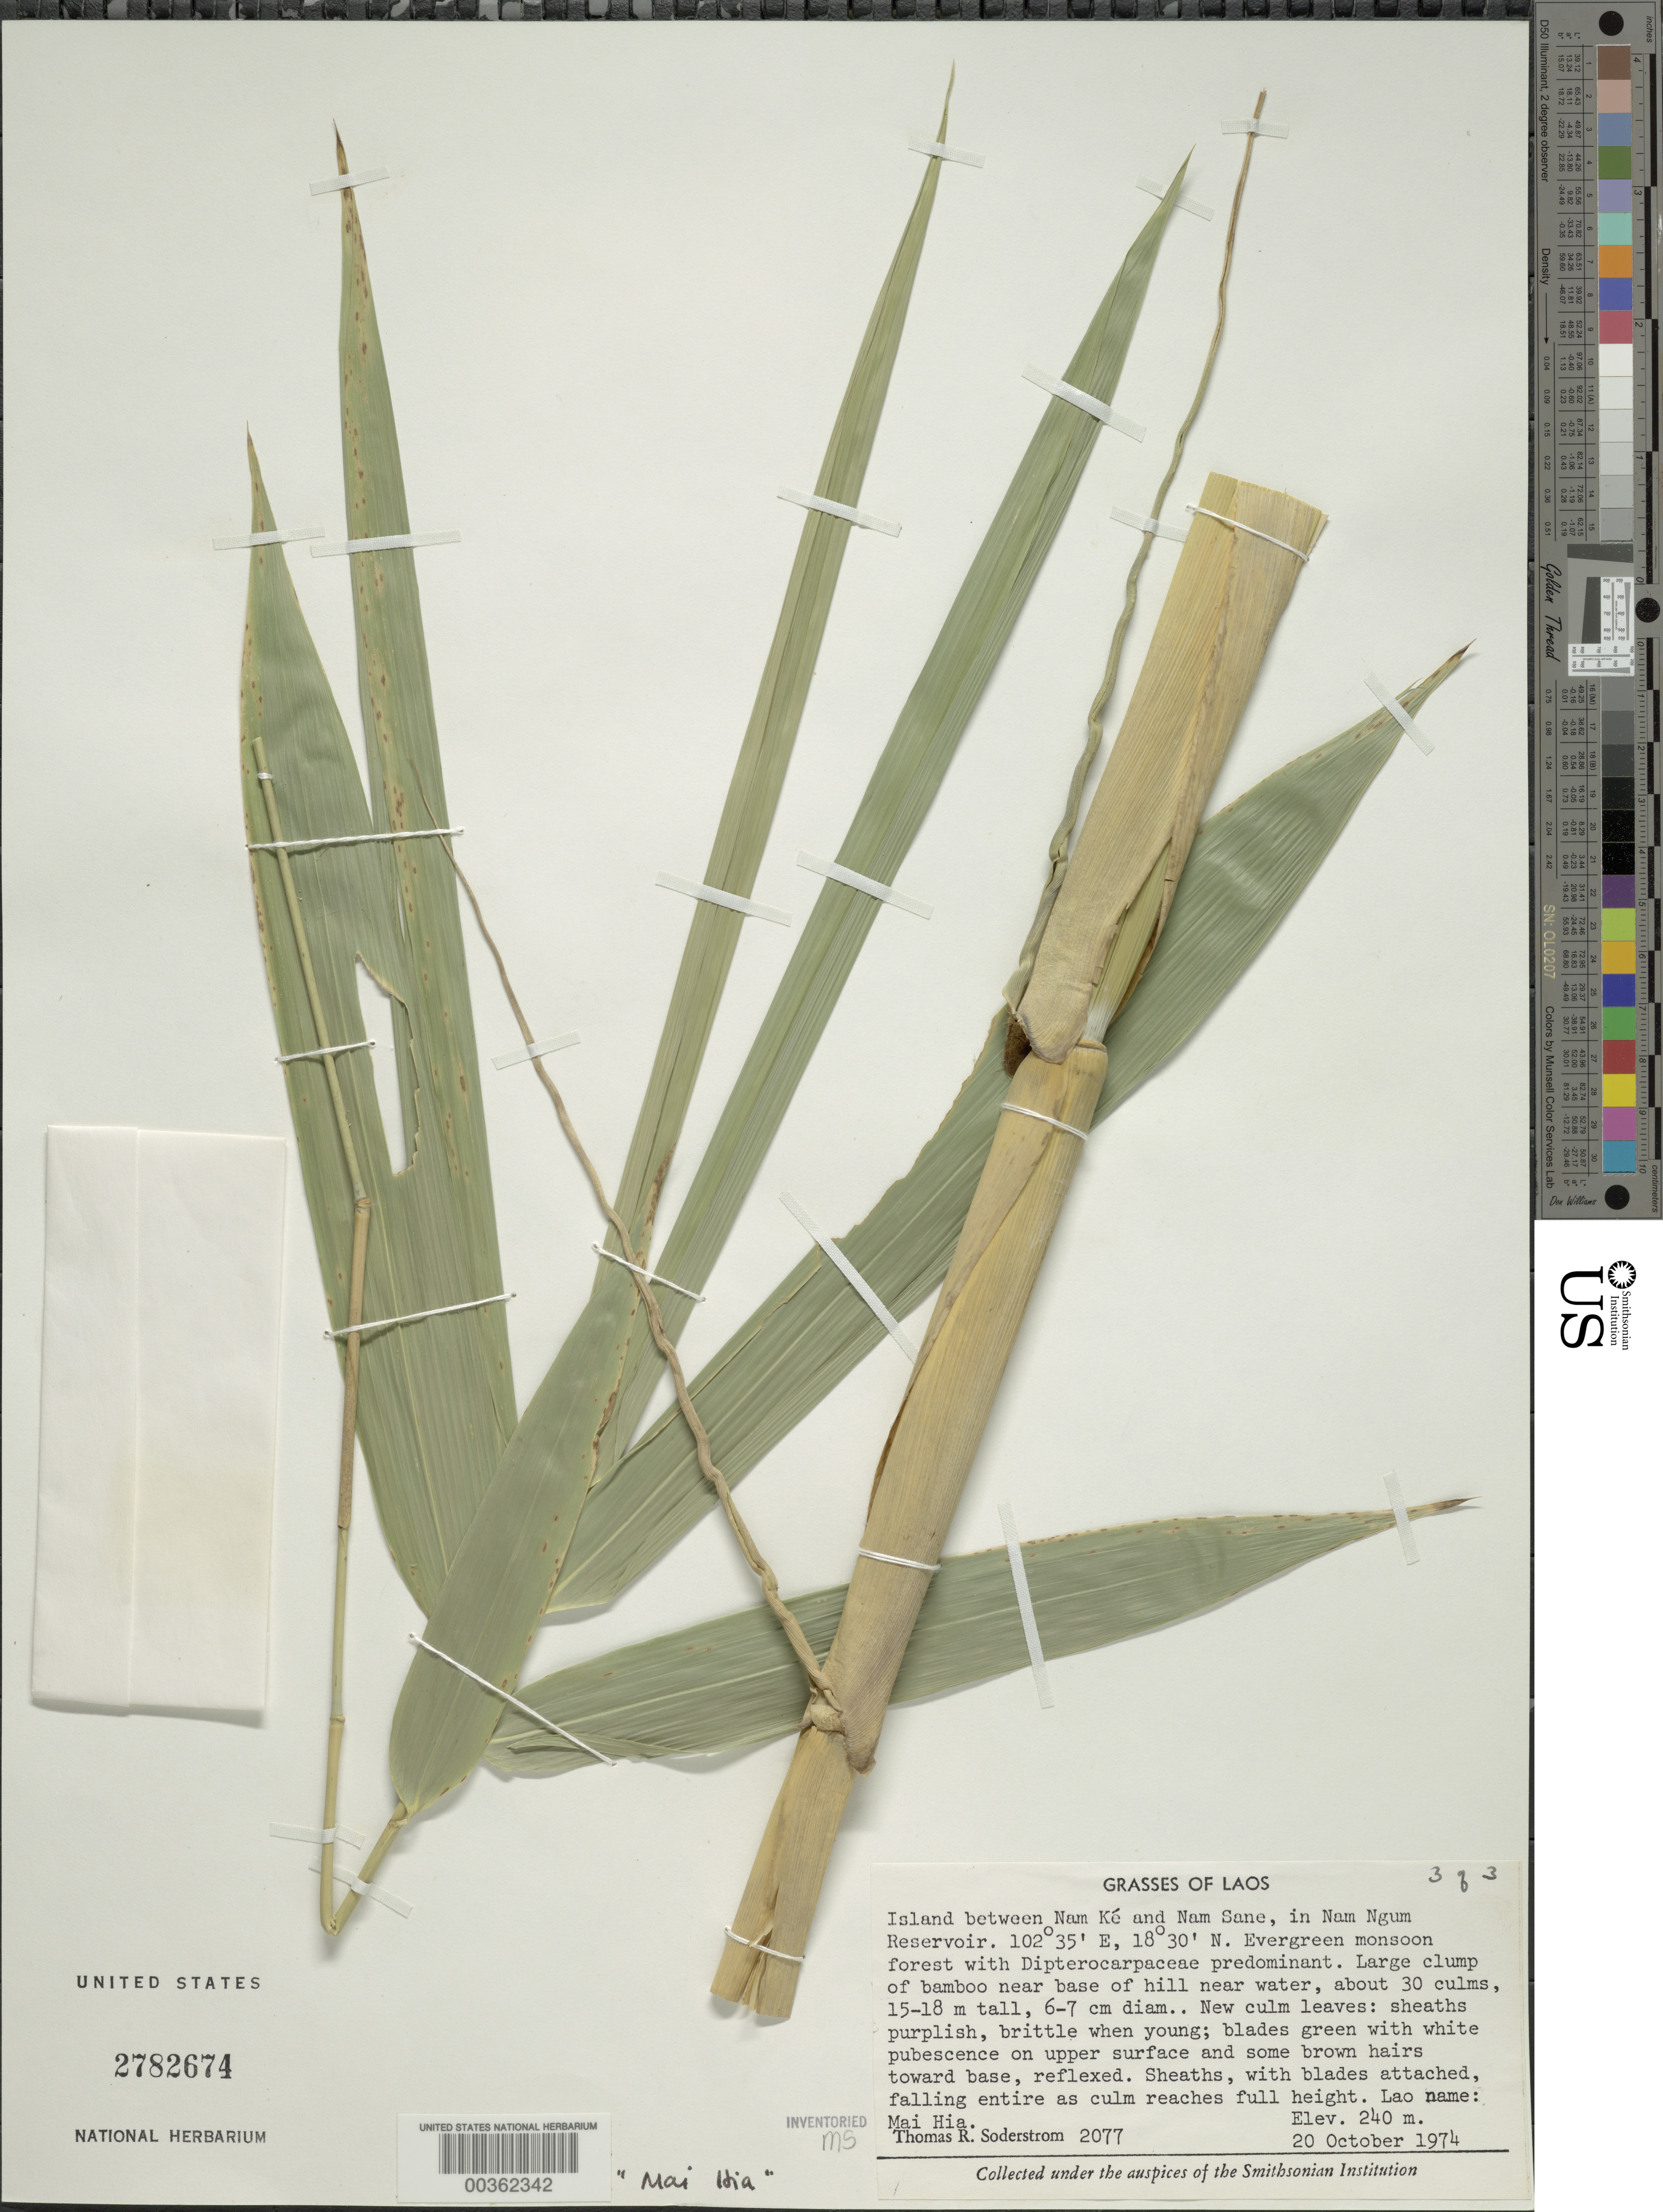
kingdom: Plantae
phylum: Tracheophyta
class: Liliopsida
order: Poales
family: Poaceae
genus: Cephalostachyum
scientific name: Cephalostachyum virgatum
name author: (Munro) Kurz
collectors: T. R. Soderstrom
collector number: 2077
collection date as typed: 20 Oct 1974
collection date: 1974-10-20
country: Laos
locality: Nam Ke, Nam Sane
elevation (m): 240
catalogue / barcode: US 2782674